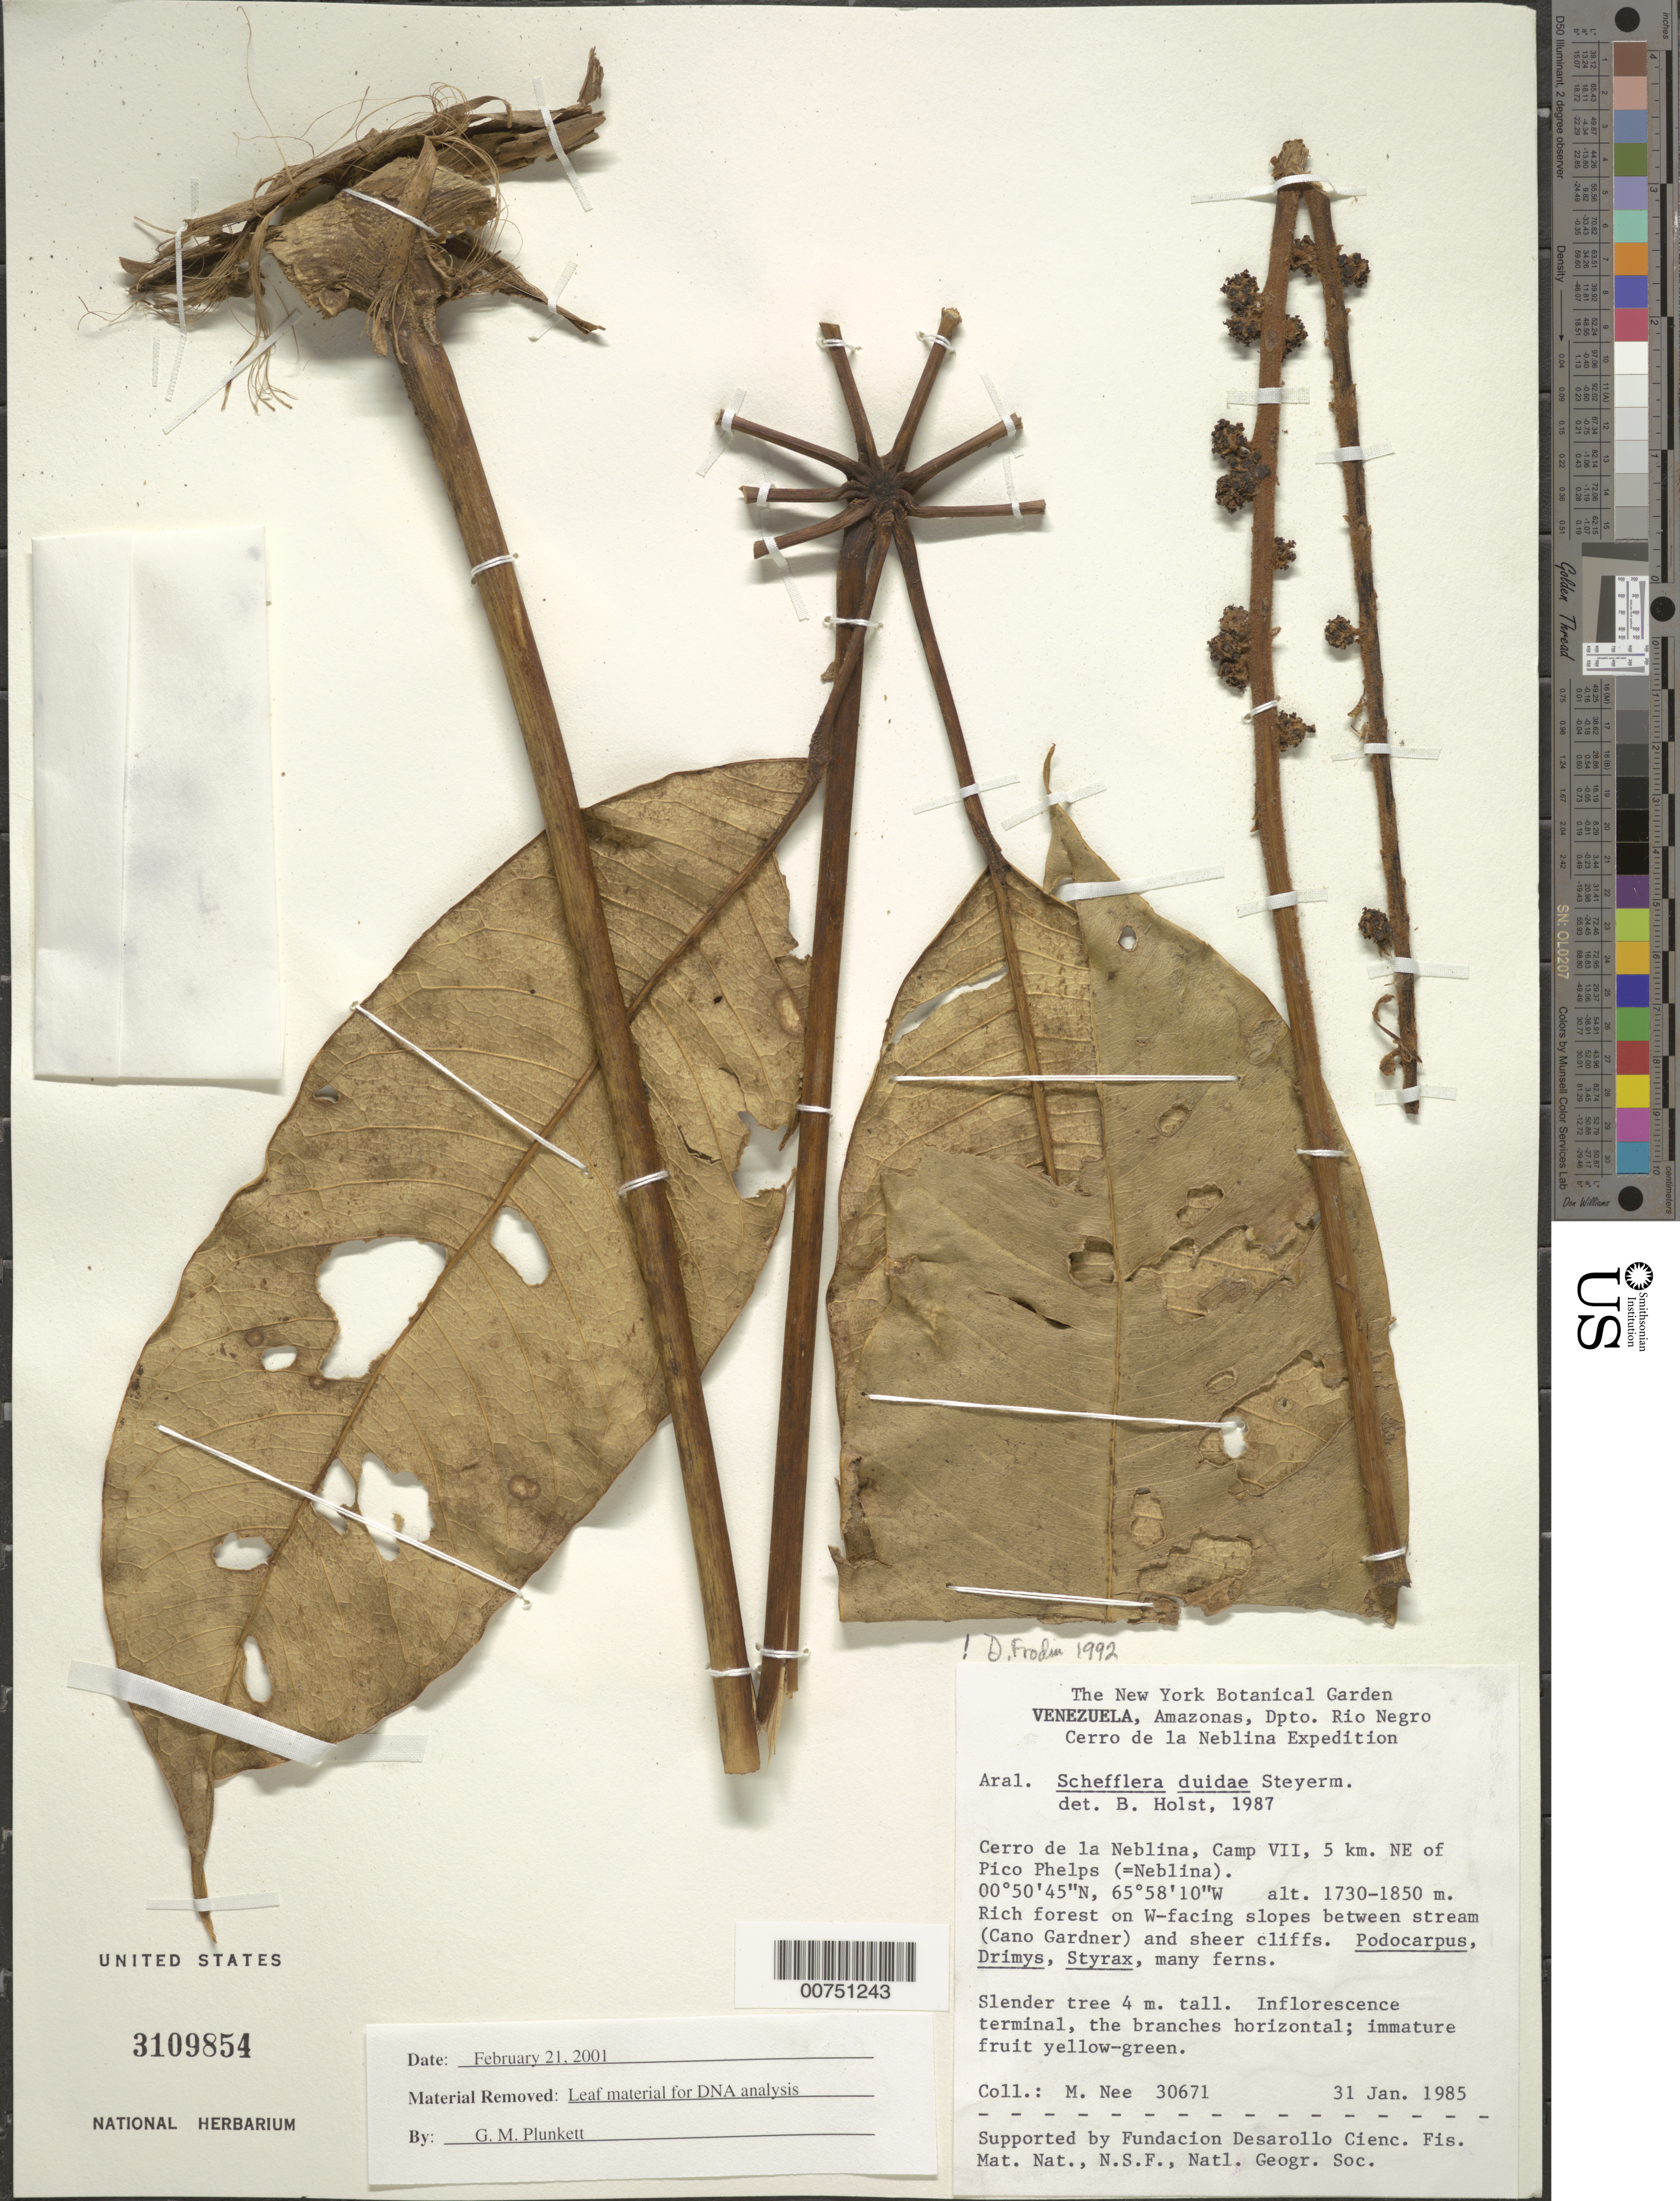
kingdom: Plantae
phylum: Tracheophyta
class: Magnoliopsida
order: Apiales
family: Araliaceae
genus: Schefflera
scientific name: Schefflera duidae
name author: Steyerm.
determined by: Frodin, D. G.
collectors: M. Nee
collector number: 30671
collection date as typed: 31-Jan-85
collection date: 1985-01-31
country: Venezuela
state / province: Amazonas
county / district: Río Negro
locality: Cerro de la Neblina, Camp VII, 5 km NE of Pico Phelps (=Neblina)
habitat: Rich forest, W facing slopes betw stream (Caqno Gardner) and shear cliffs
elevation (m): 1730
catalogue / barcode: US 3109854